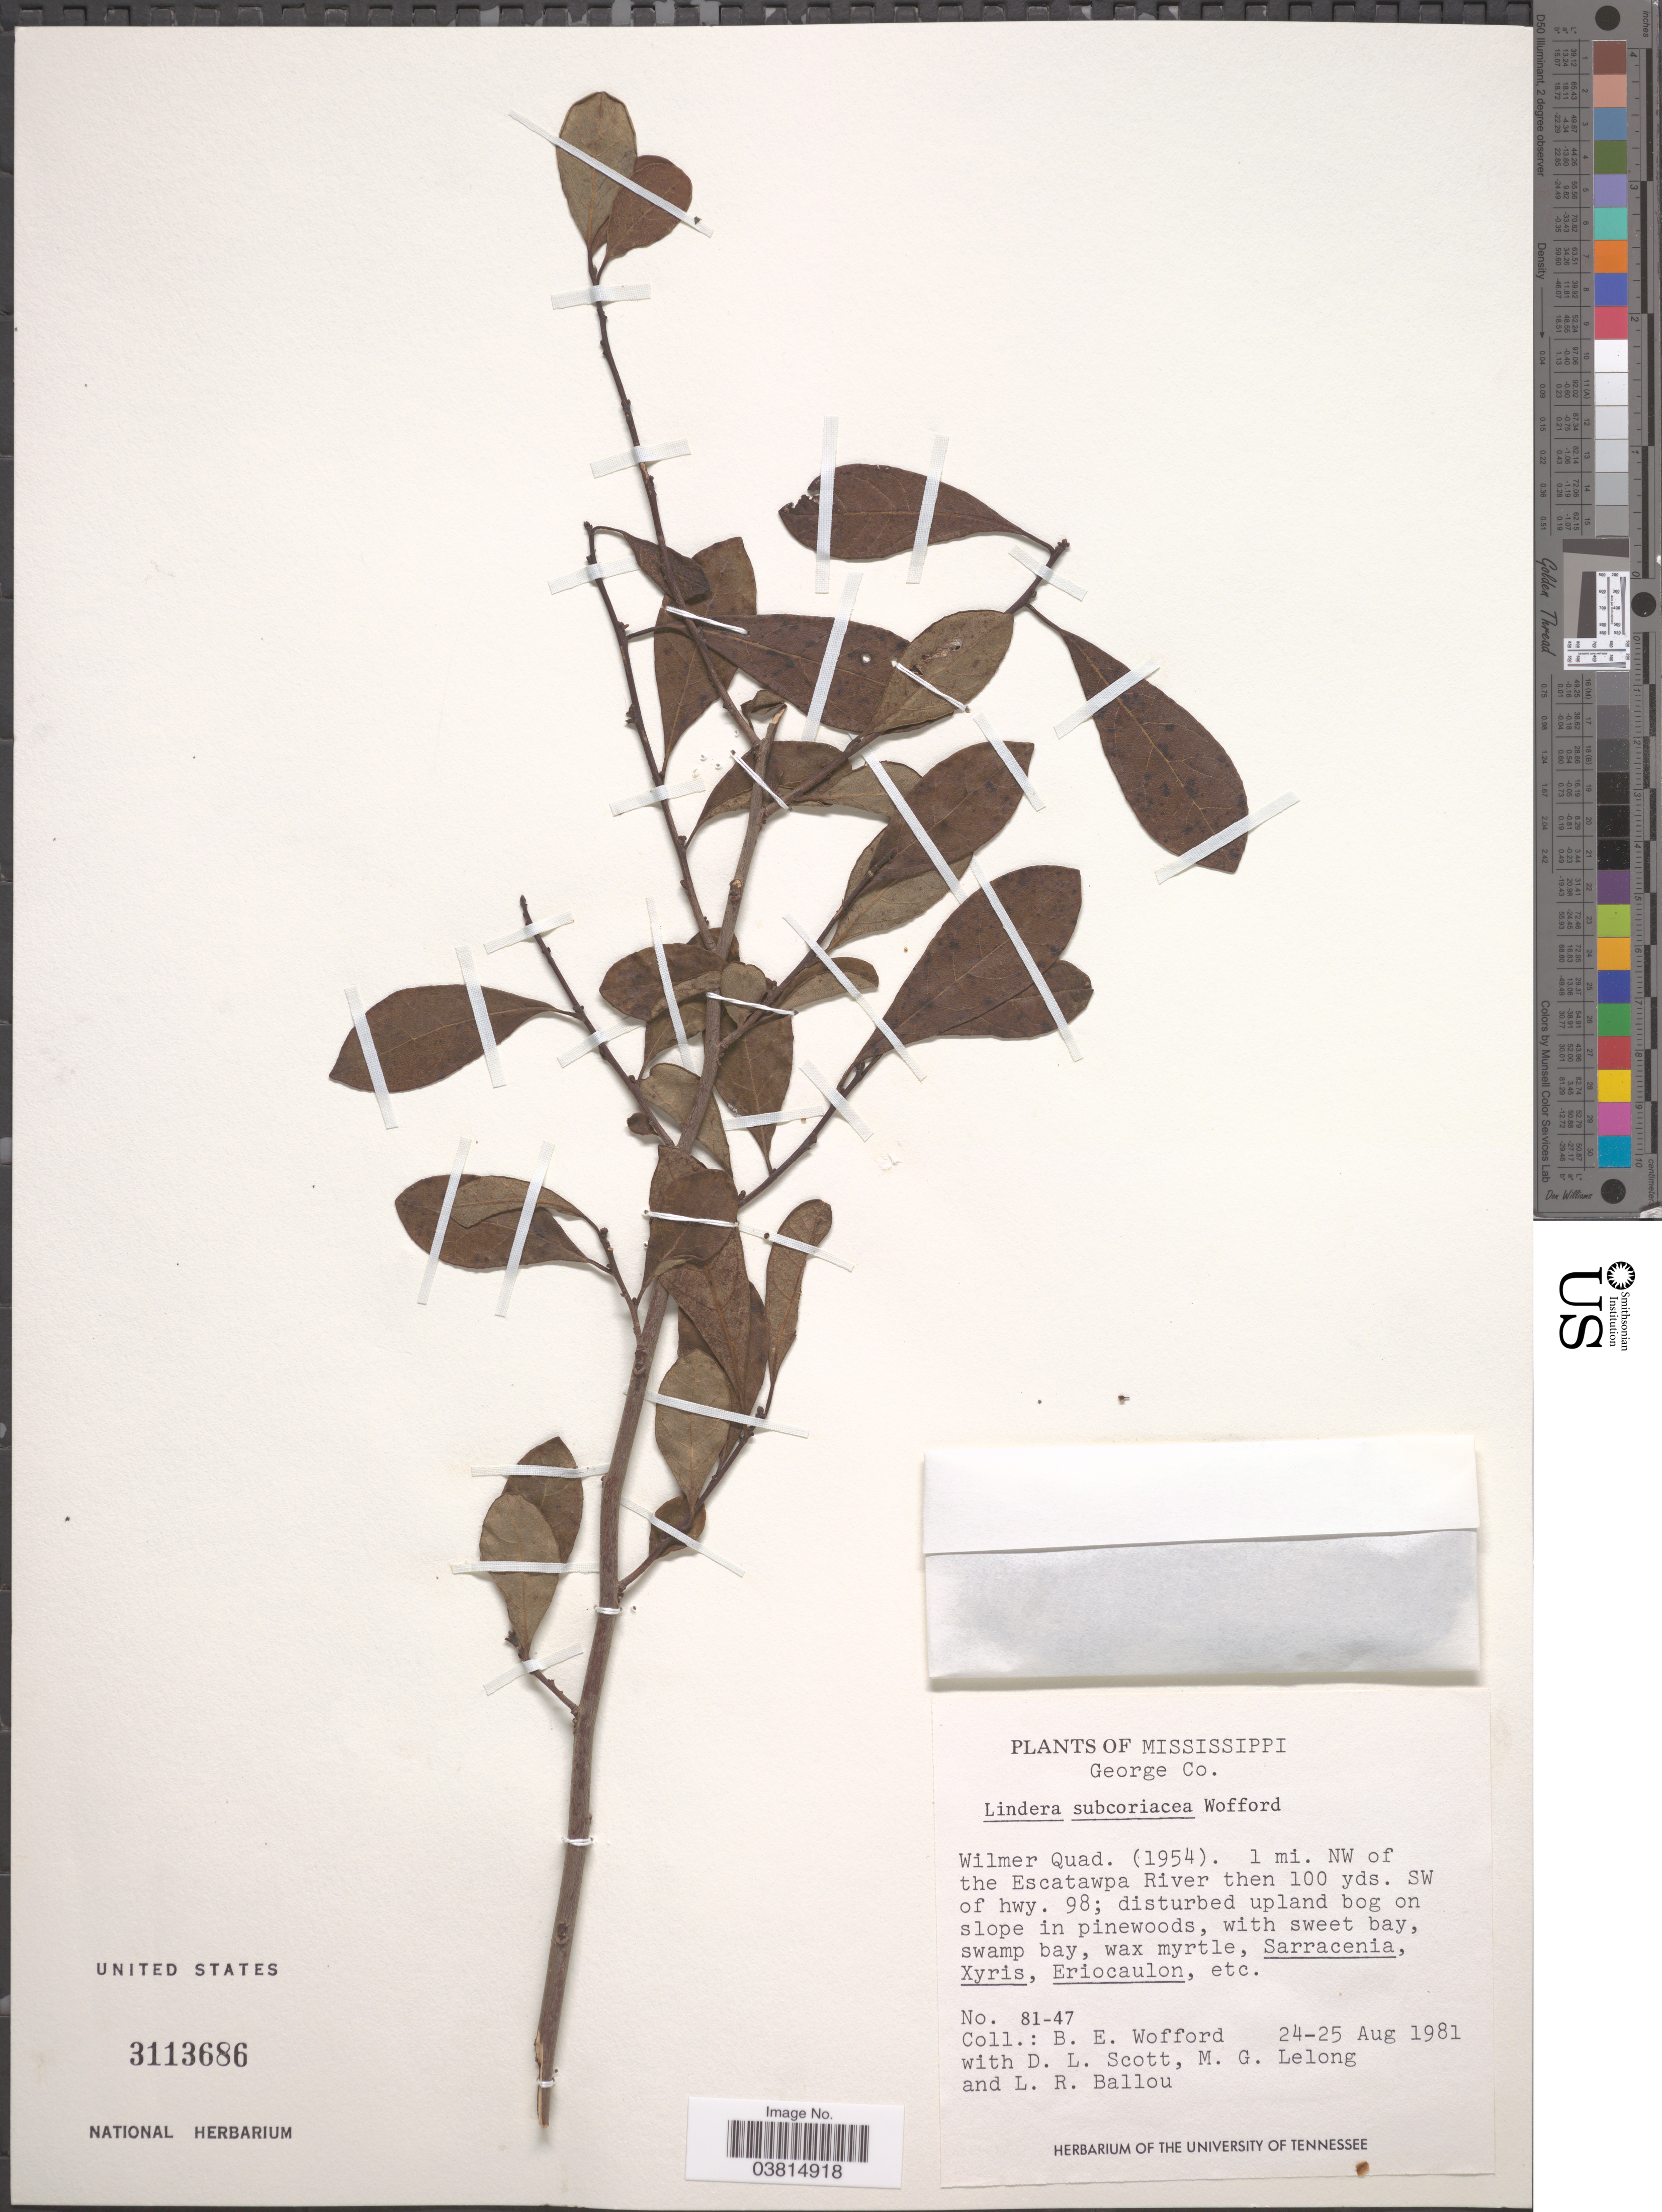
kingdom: Plantae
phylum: Tracheophyta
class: Magnoliopsida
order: Laurales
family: Lauraceae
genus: Lindera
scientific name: Lindera subcoriacea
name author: Wofford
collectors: B. Wofford, D. Scott, M. Lelong & L. Ballou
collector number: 81-47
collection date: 1981-08-24/1981-08-25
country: United States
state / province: Mississippi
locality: George Co. Wilmer Quad. (1954). 1 mi. NW of the Escatawpa River then 100 yds. SW of hwy. 98.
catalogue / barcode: US 3113686